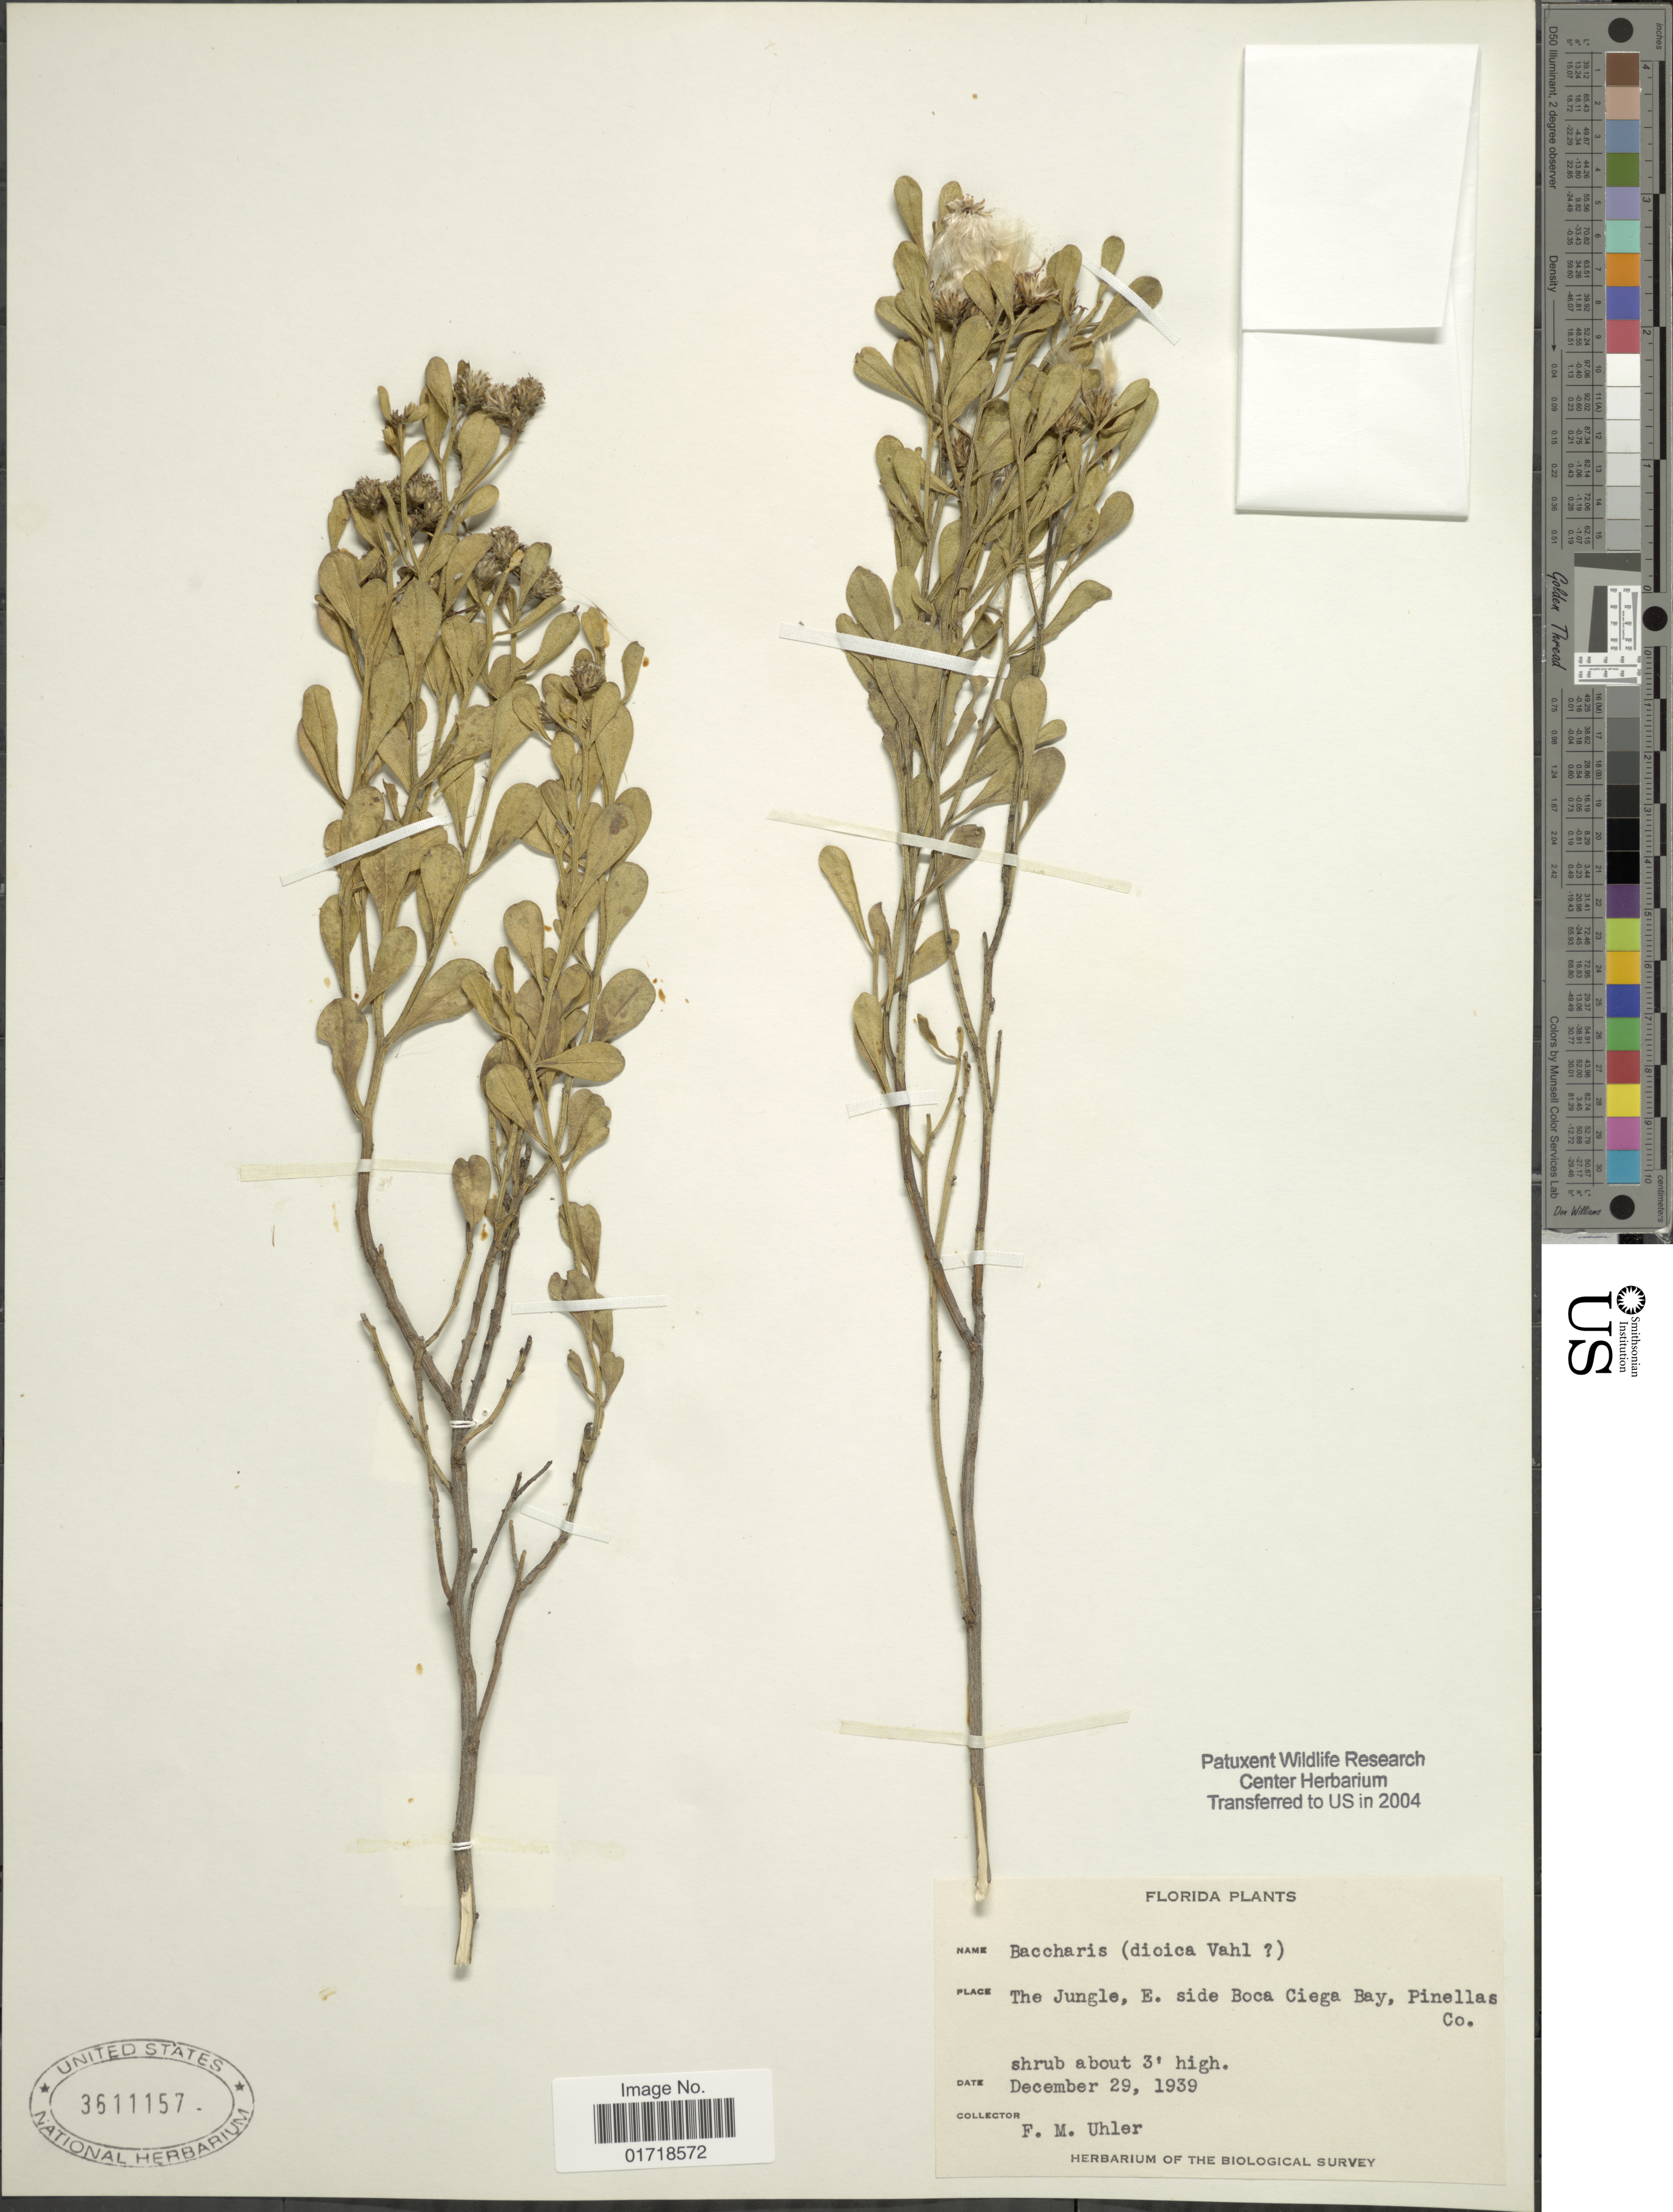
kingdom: Plantae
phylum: Tracheophyta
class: Magnoliopsida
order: Asterales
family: Asteraceae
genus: Baccharis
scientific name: Baccharis dioica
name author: Vahl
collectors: F. M. Uhler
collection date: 1939-12-29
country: United States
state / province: Florida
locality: The Jungle, E side Boca Ciega Bay, Pinellas Co.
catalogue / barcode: US 3611157